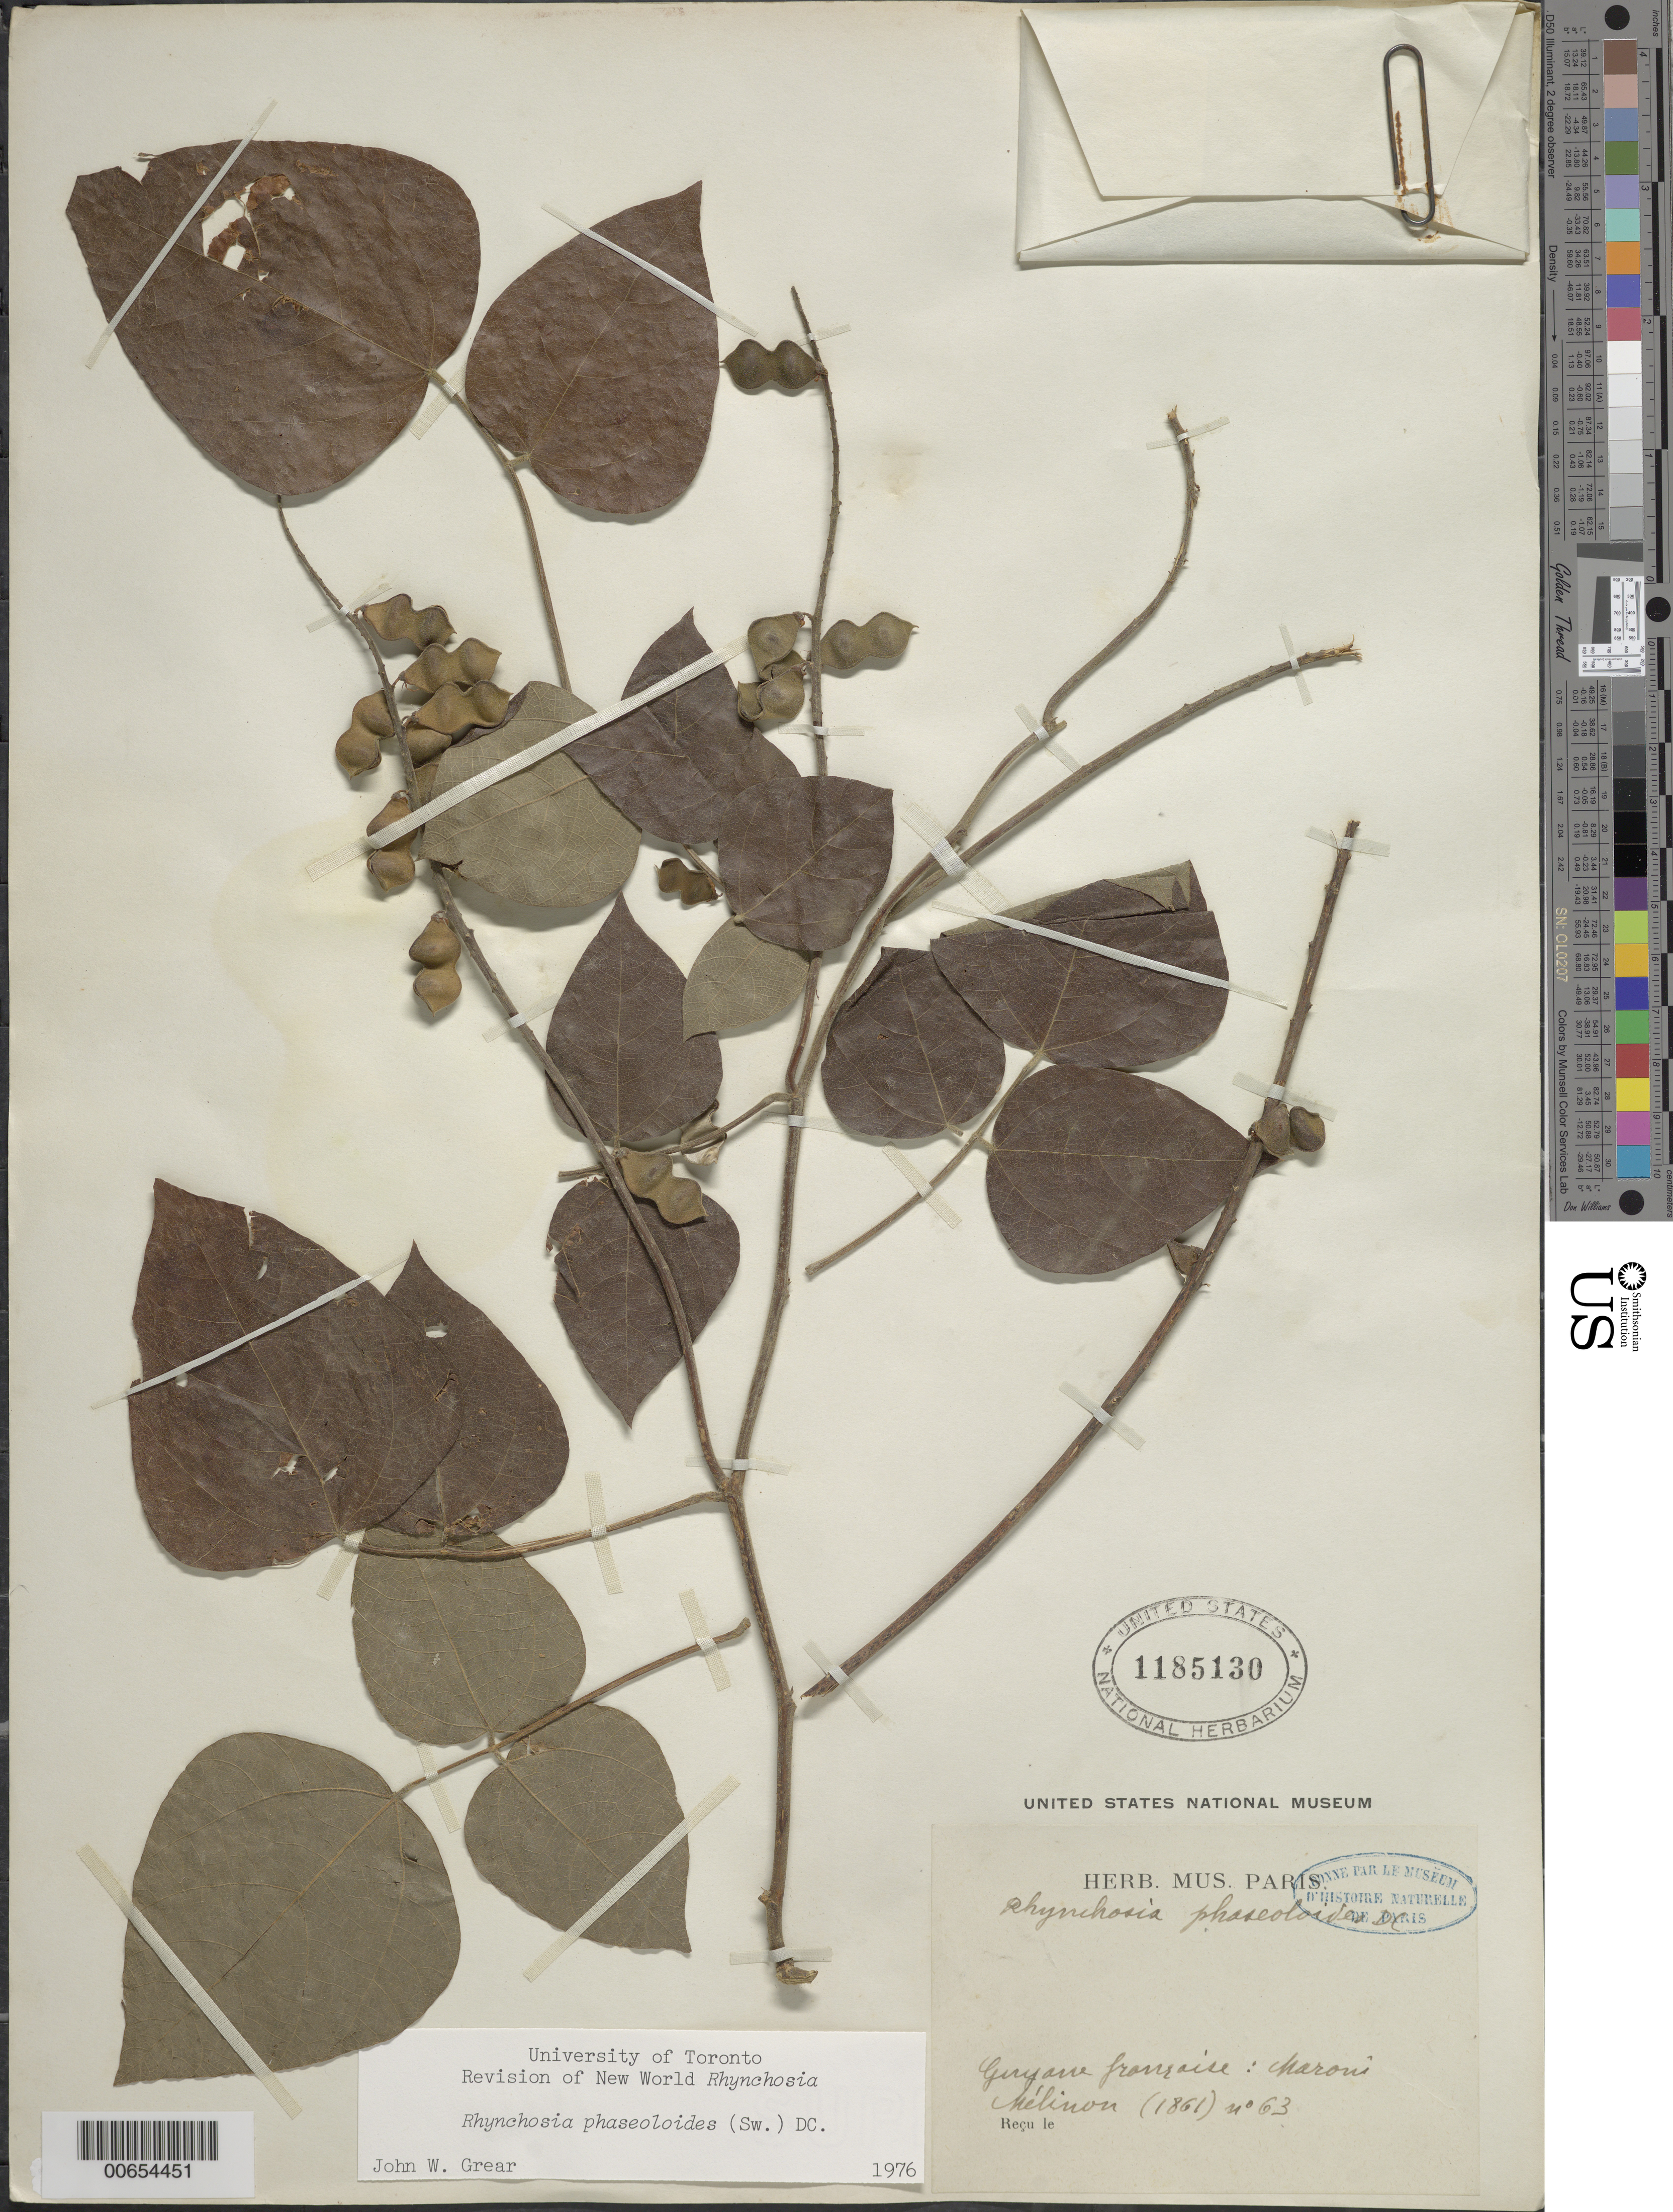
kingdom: Plantae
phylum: Tracheophyta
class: Magnoliopsida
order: Fabales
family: Fabaceae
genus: Rhynchosia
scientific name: Rhynchosia phaseoloides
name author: (Sw.) DC.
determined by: Grear, J. W., Jr.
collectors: E. Mélinon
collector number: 63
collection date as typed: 1861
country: French Guiana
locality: Maroni R.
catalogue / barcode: US 1185130